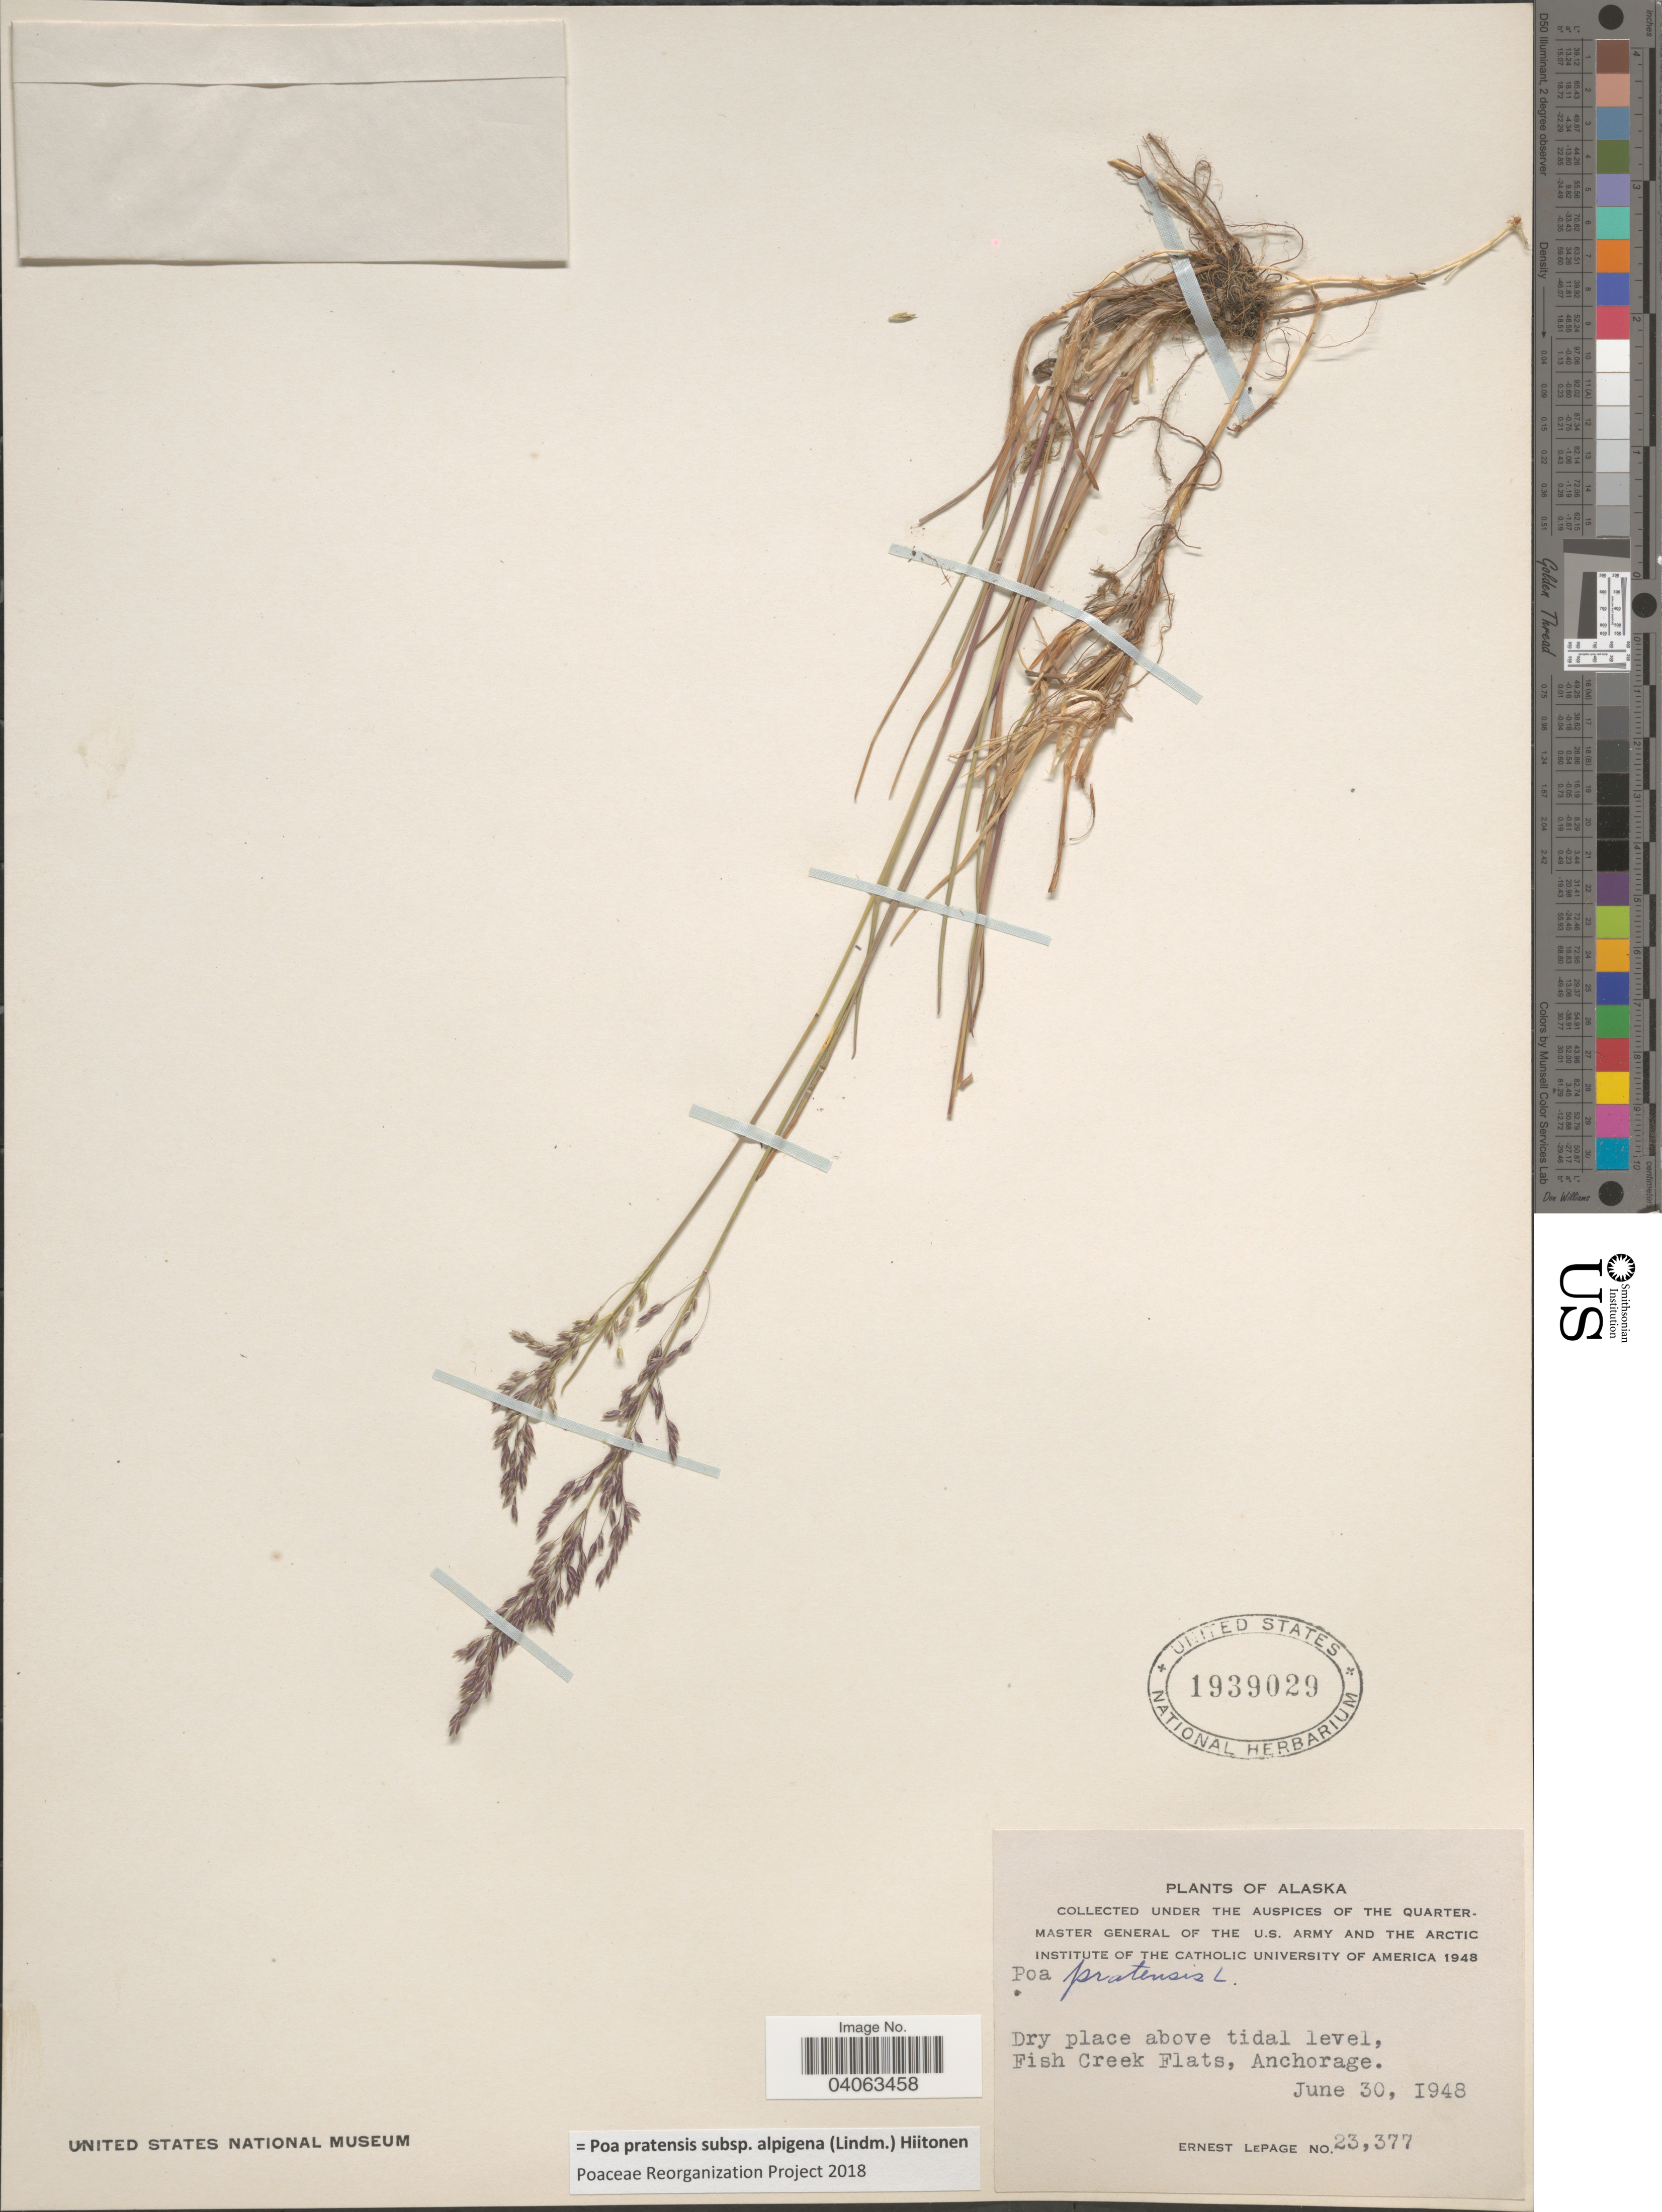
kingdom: Plantae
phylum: Tracheophyta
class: Liliopsida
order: Poales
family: Poaceae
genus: Poa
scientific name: Poa pratensis subsp. alpigena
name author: (Lindm.) Hiitonen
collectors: E. Lepage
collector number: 23377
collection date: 1948-06-30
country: United States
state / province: Alaska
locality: Fish Creek Flats, Anchorage.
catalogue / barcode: US 1939029